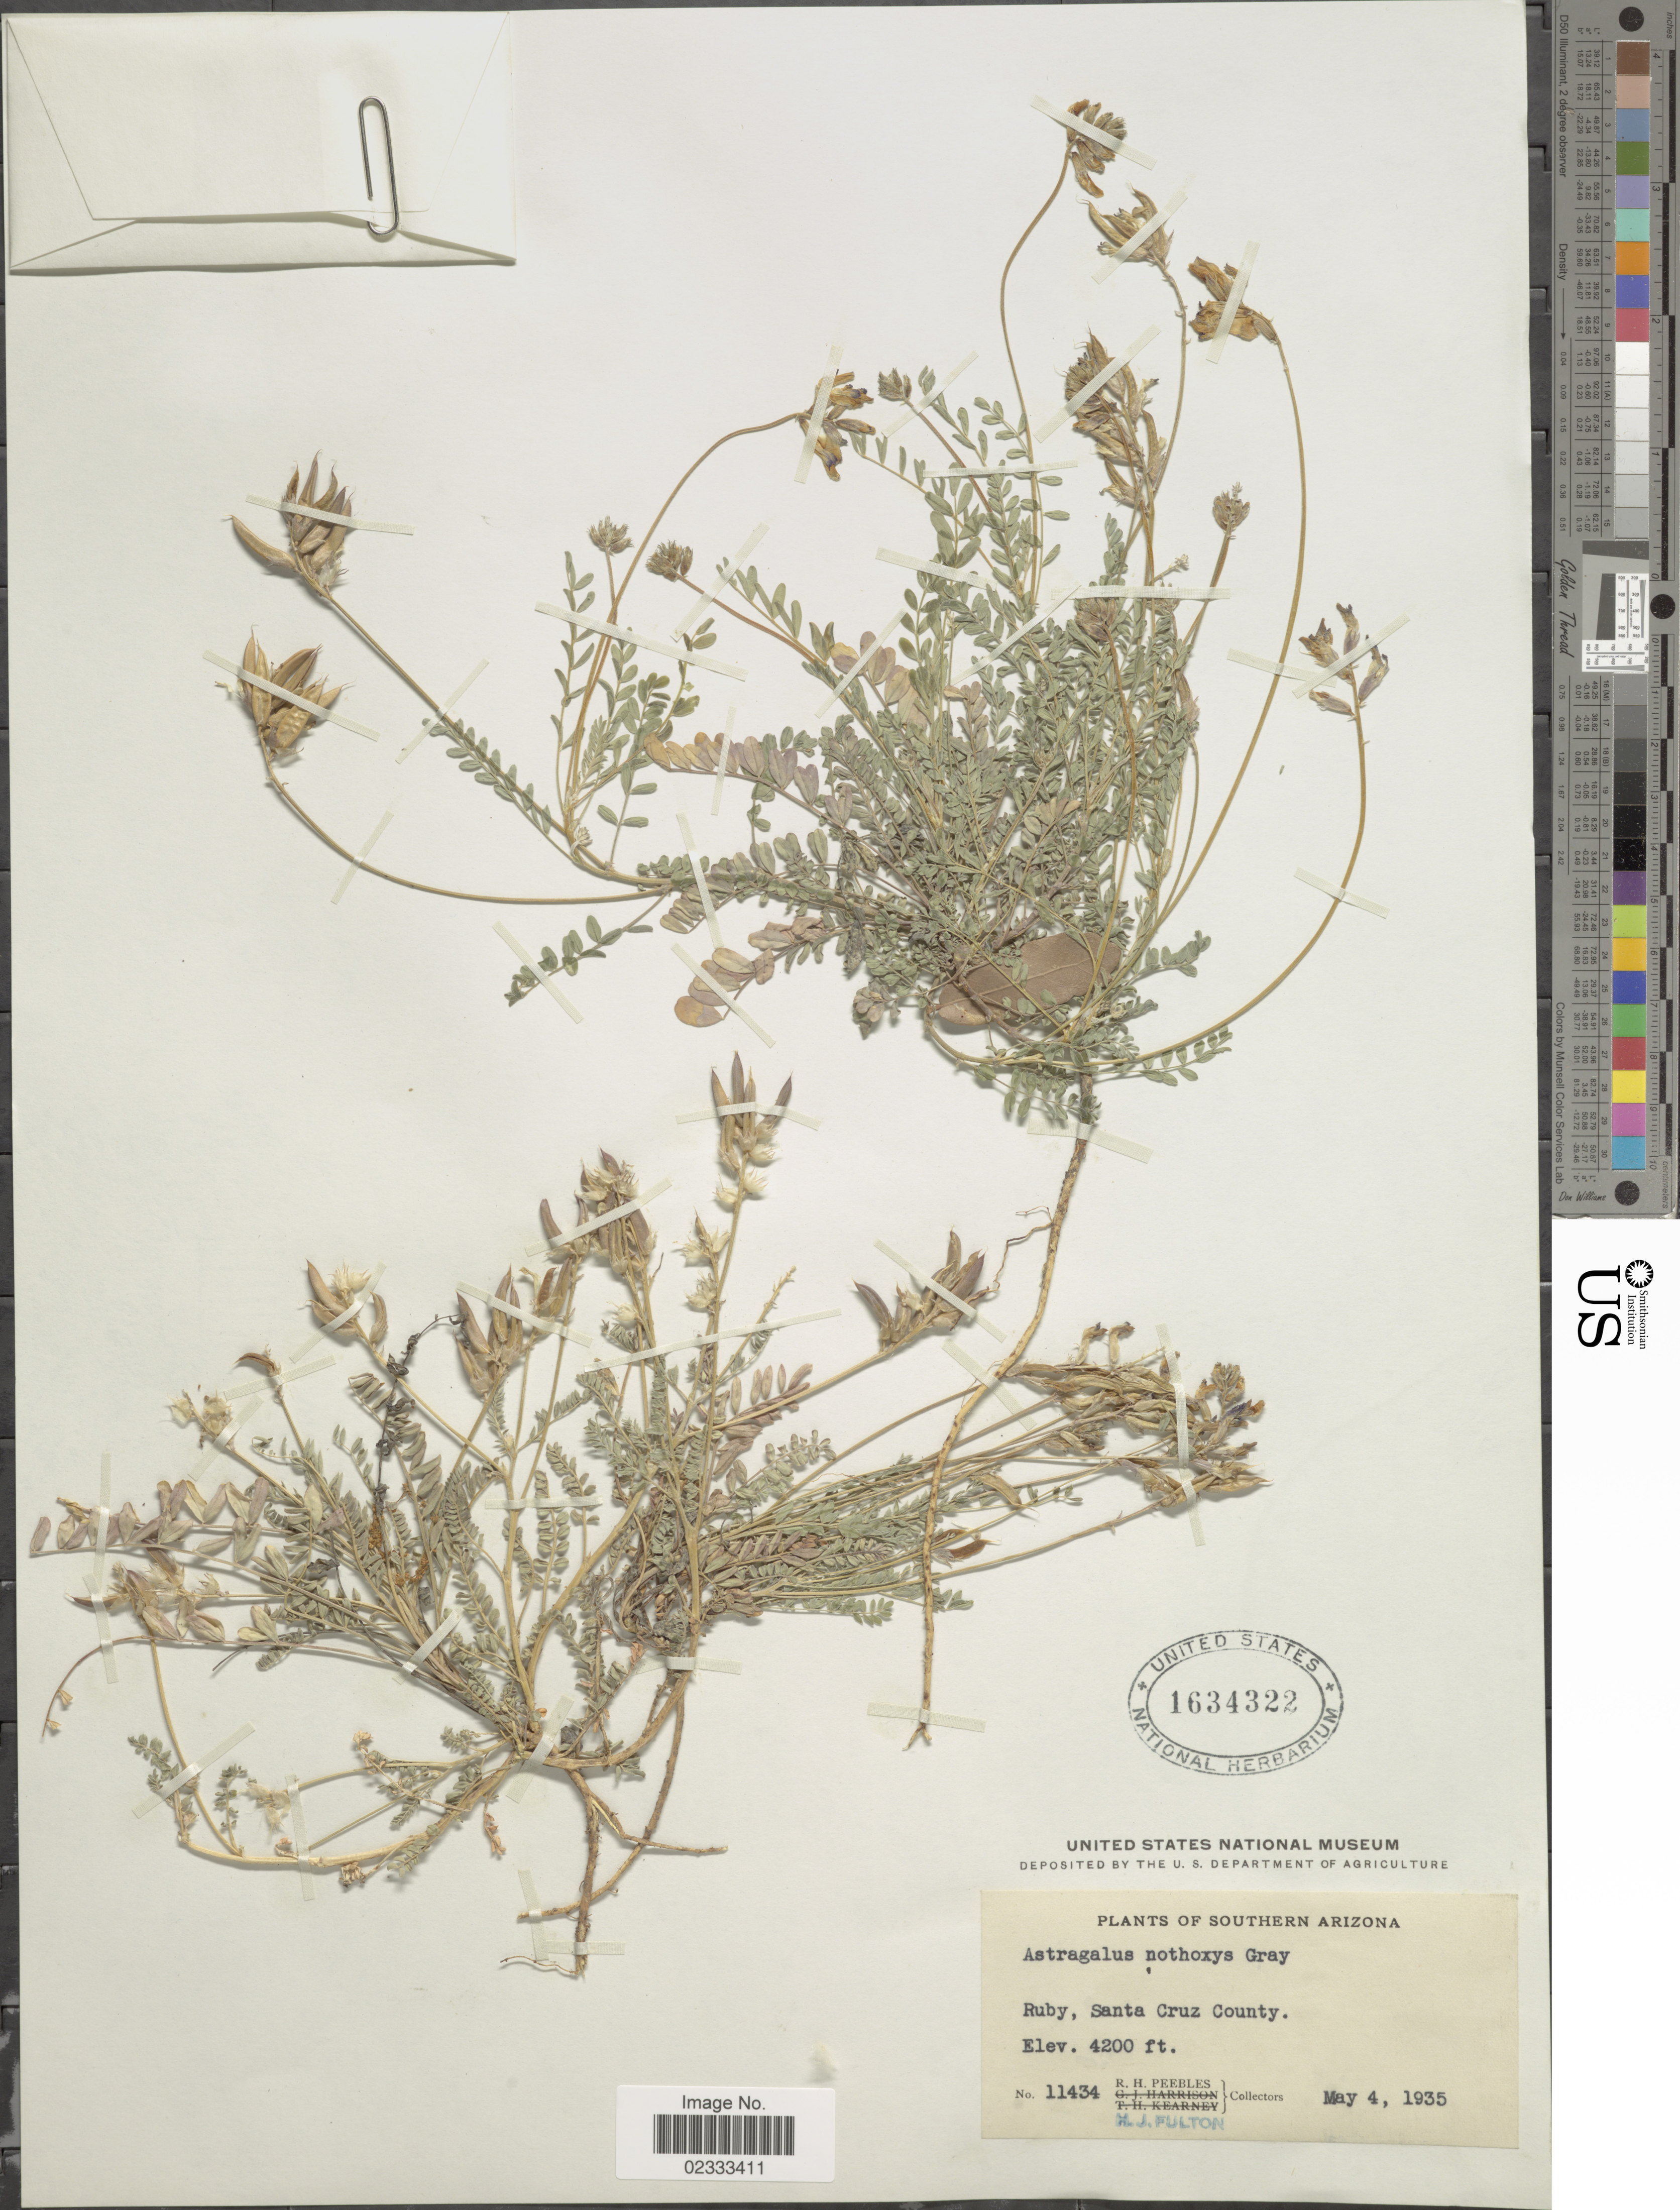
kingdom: Plantae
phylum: Tracheophyta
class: Magnoliopsida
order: Fabales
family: Fabaceae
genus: Astragalus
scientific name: Astragalus nothoxys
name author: A. Gray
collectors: R. H. Peebles & H. Fulton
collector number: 11434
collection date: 1935-05-04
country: United States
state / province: Arizona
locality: Southern Arizona, Ruby, Santa Cruz County.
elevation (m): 1280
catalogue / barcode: US 1634322